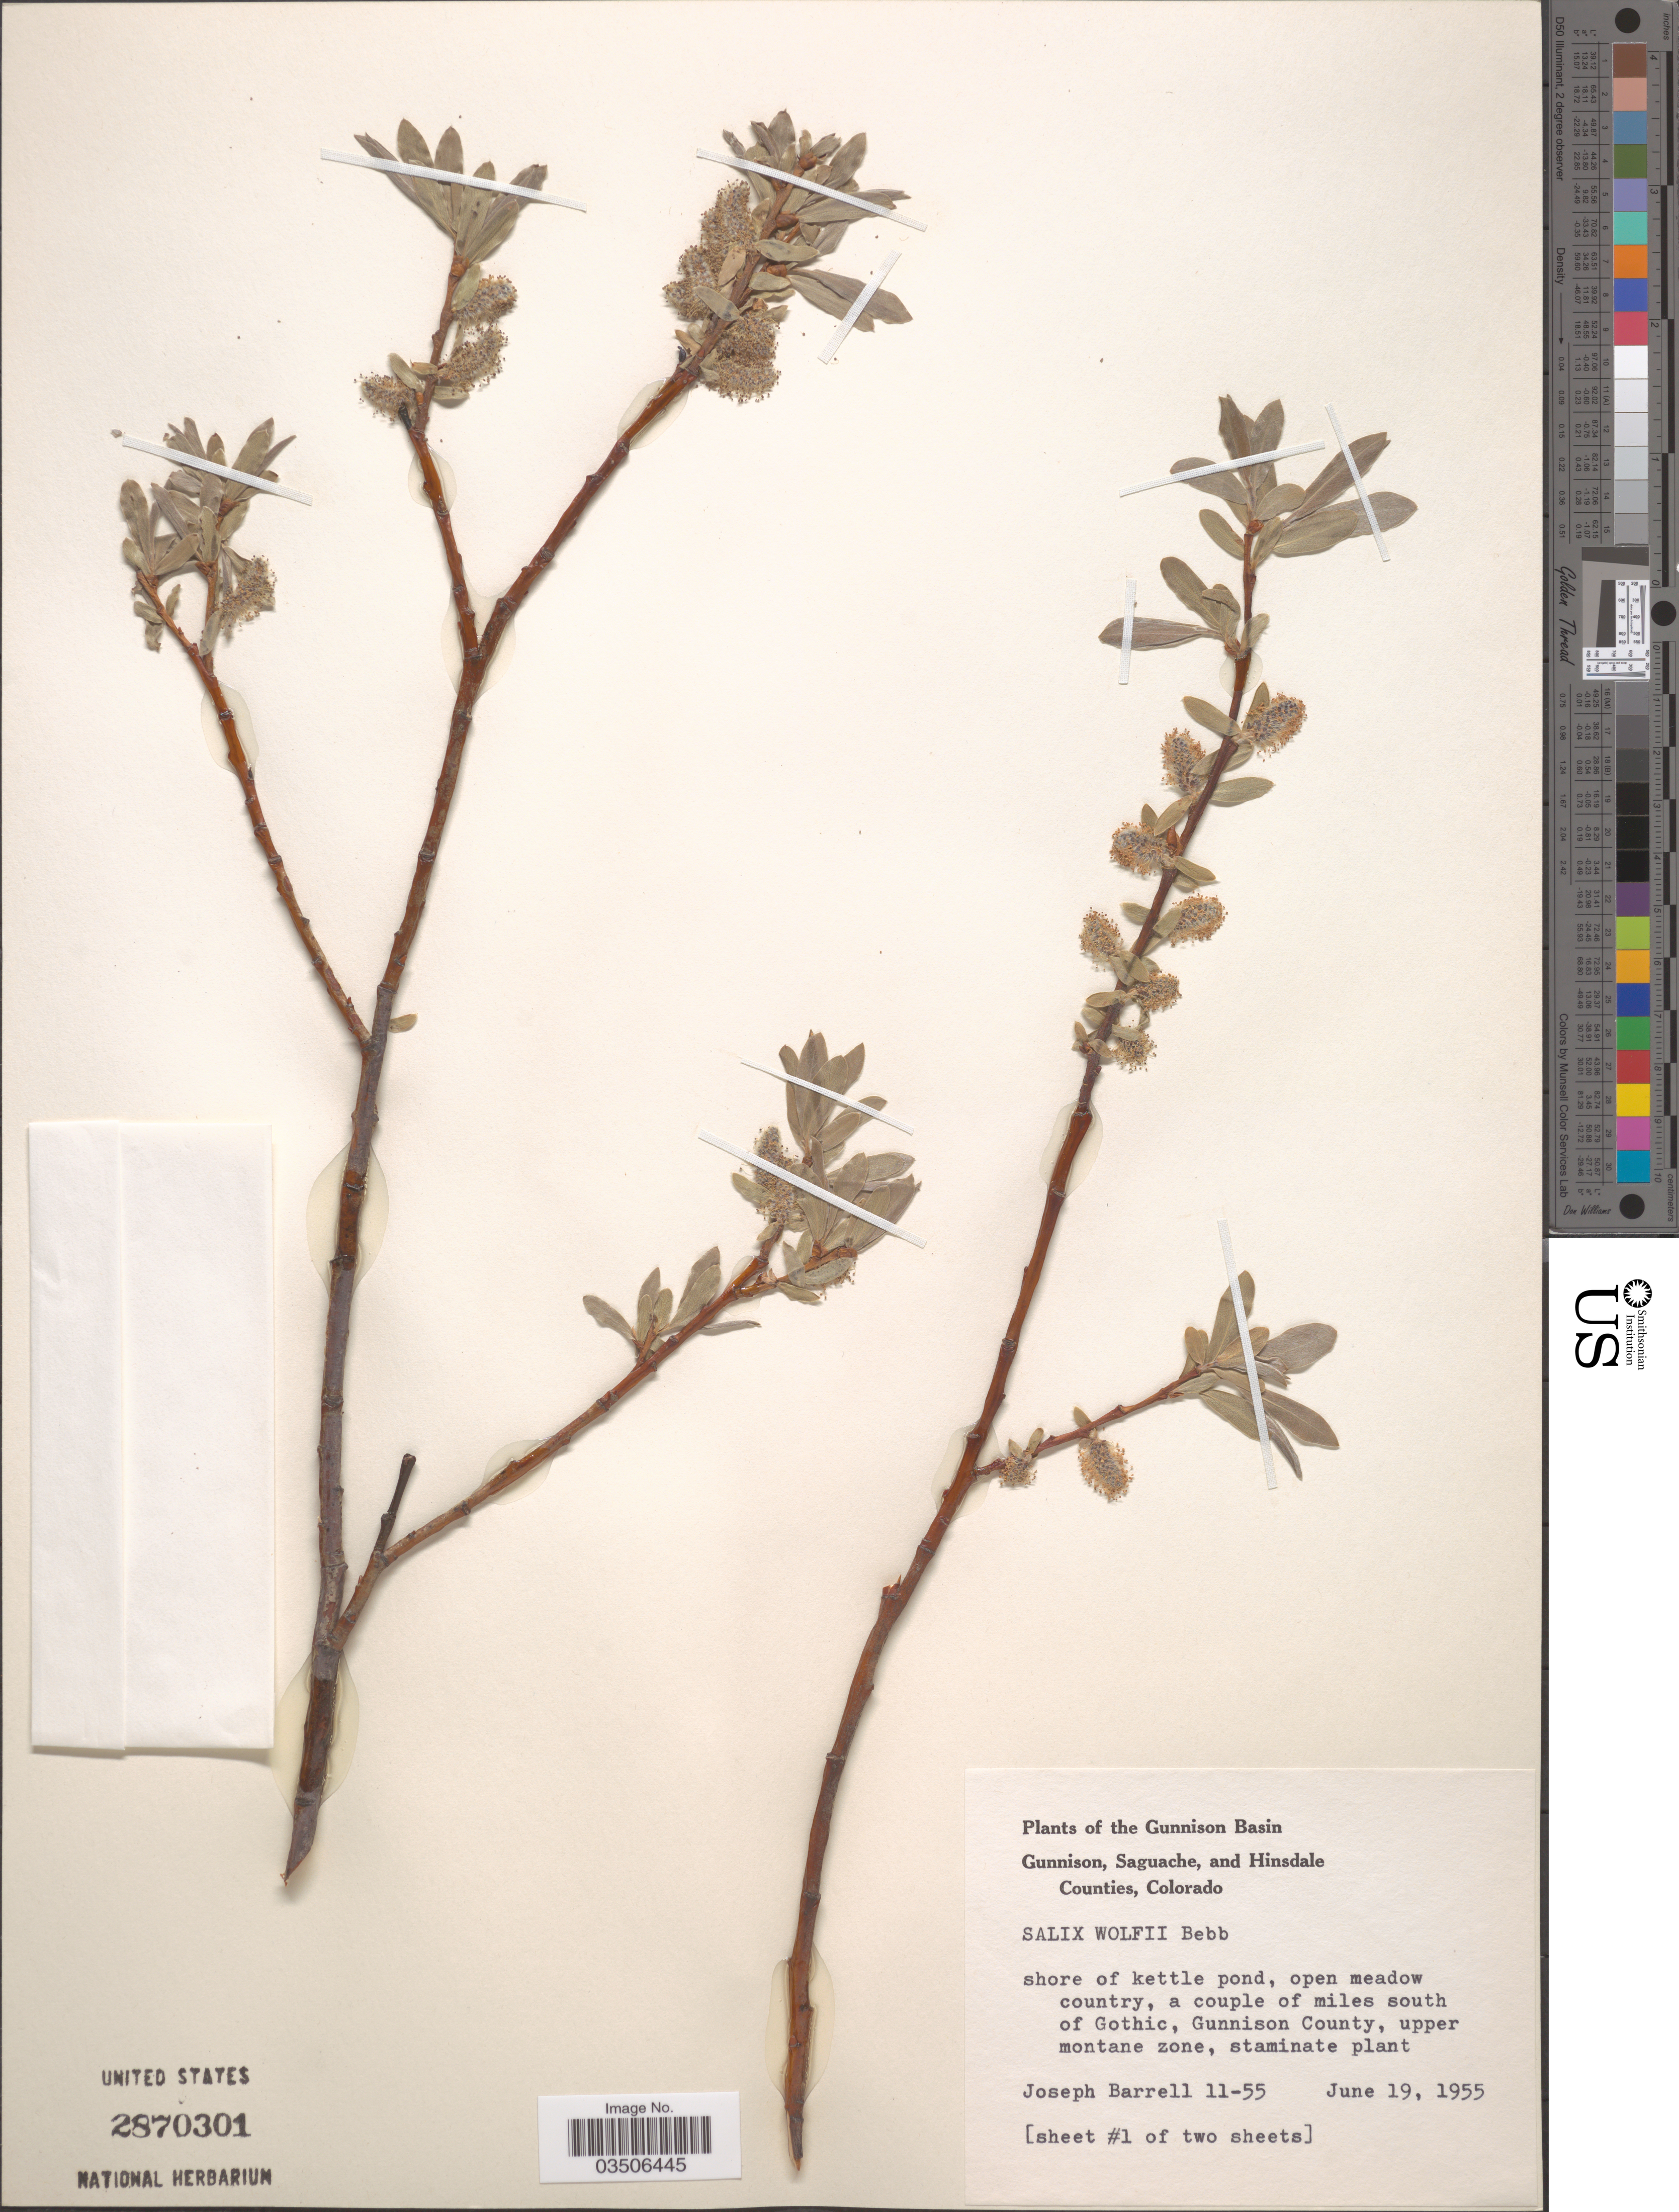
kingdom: Plantae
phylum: Tracheophyta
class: Magnoliopsida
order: Malpighiales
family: Salicaceae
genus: Salix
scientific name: Salix wolfii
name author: Bebb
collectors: J. Barrell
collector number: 11-55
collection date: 1955-06-19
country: United States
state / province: Colorado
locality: A couple of miles south of Gothic, Gunnison County, upper montane zone.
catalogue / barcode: US 2870301